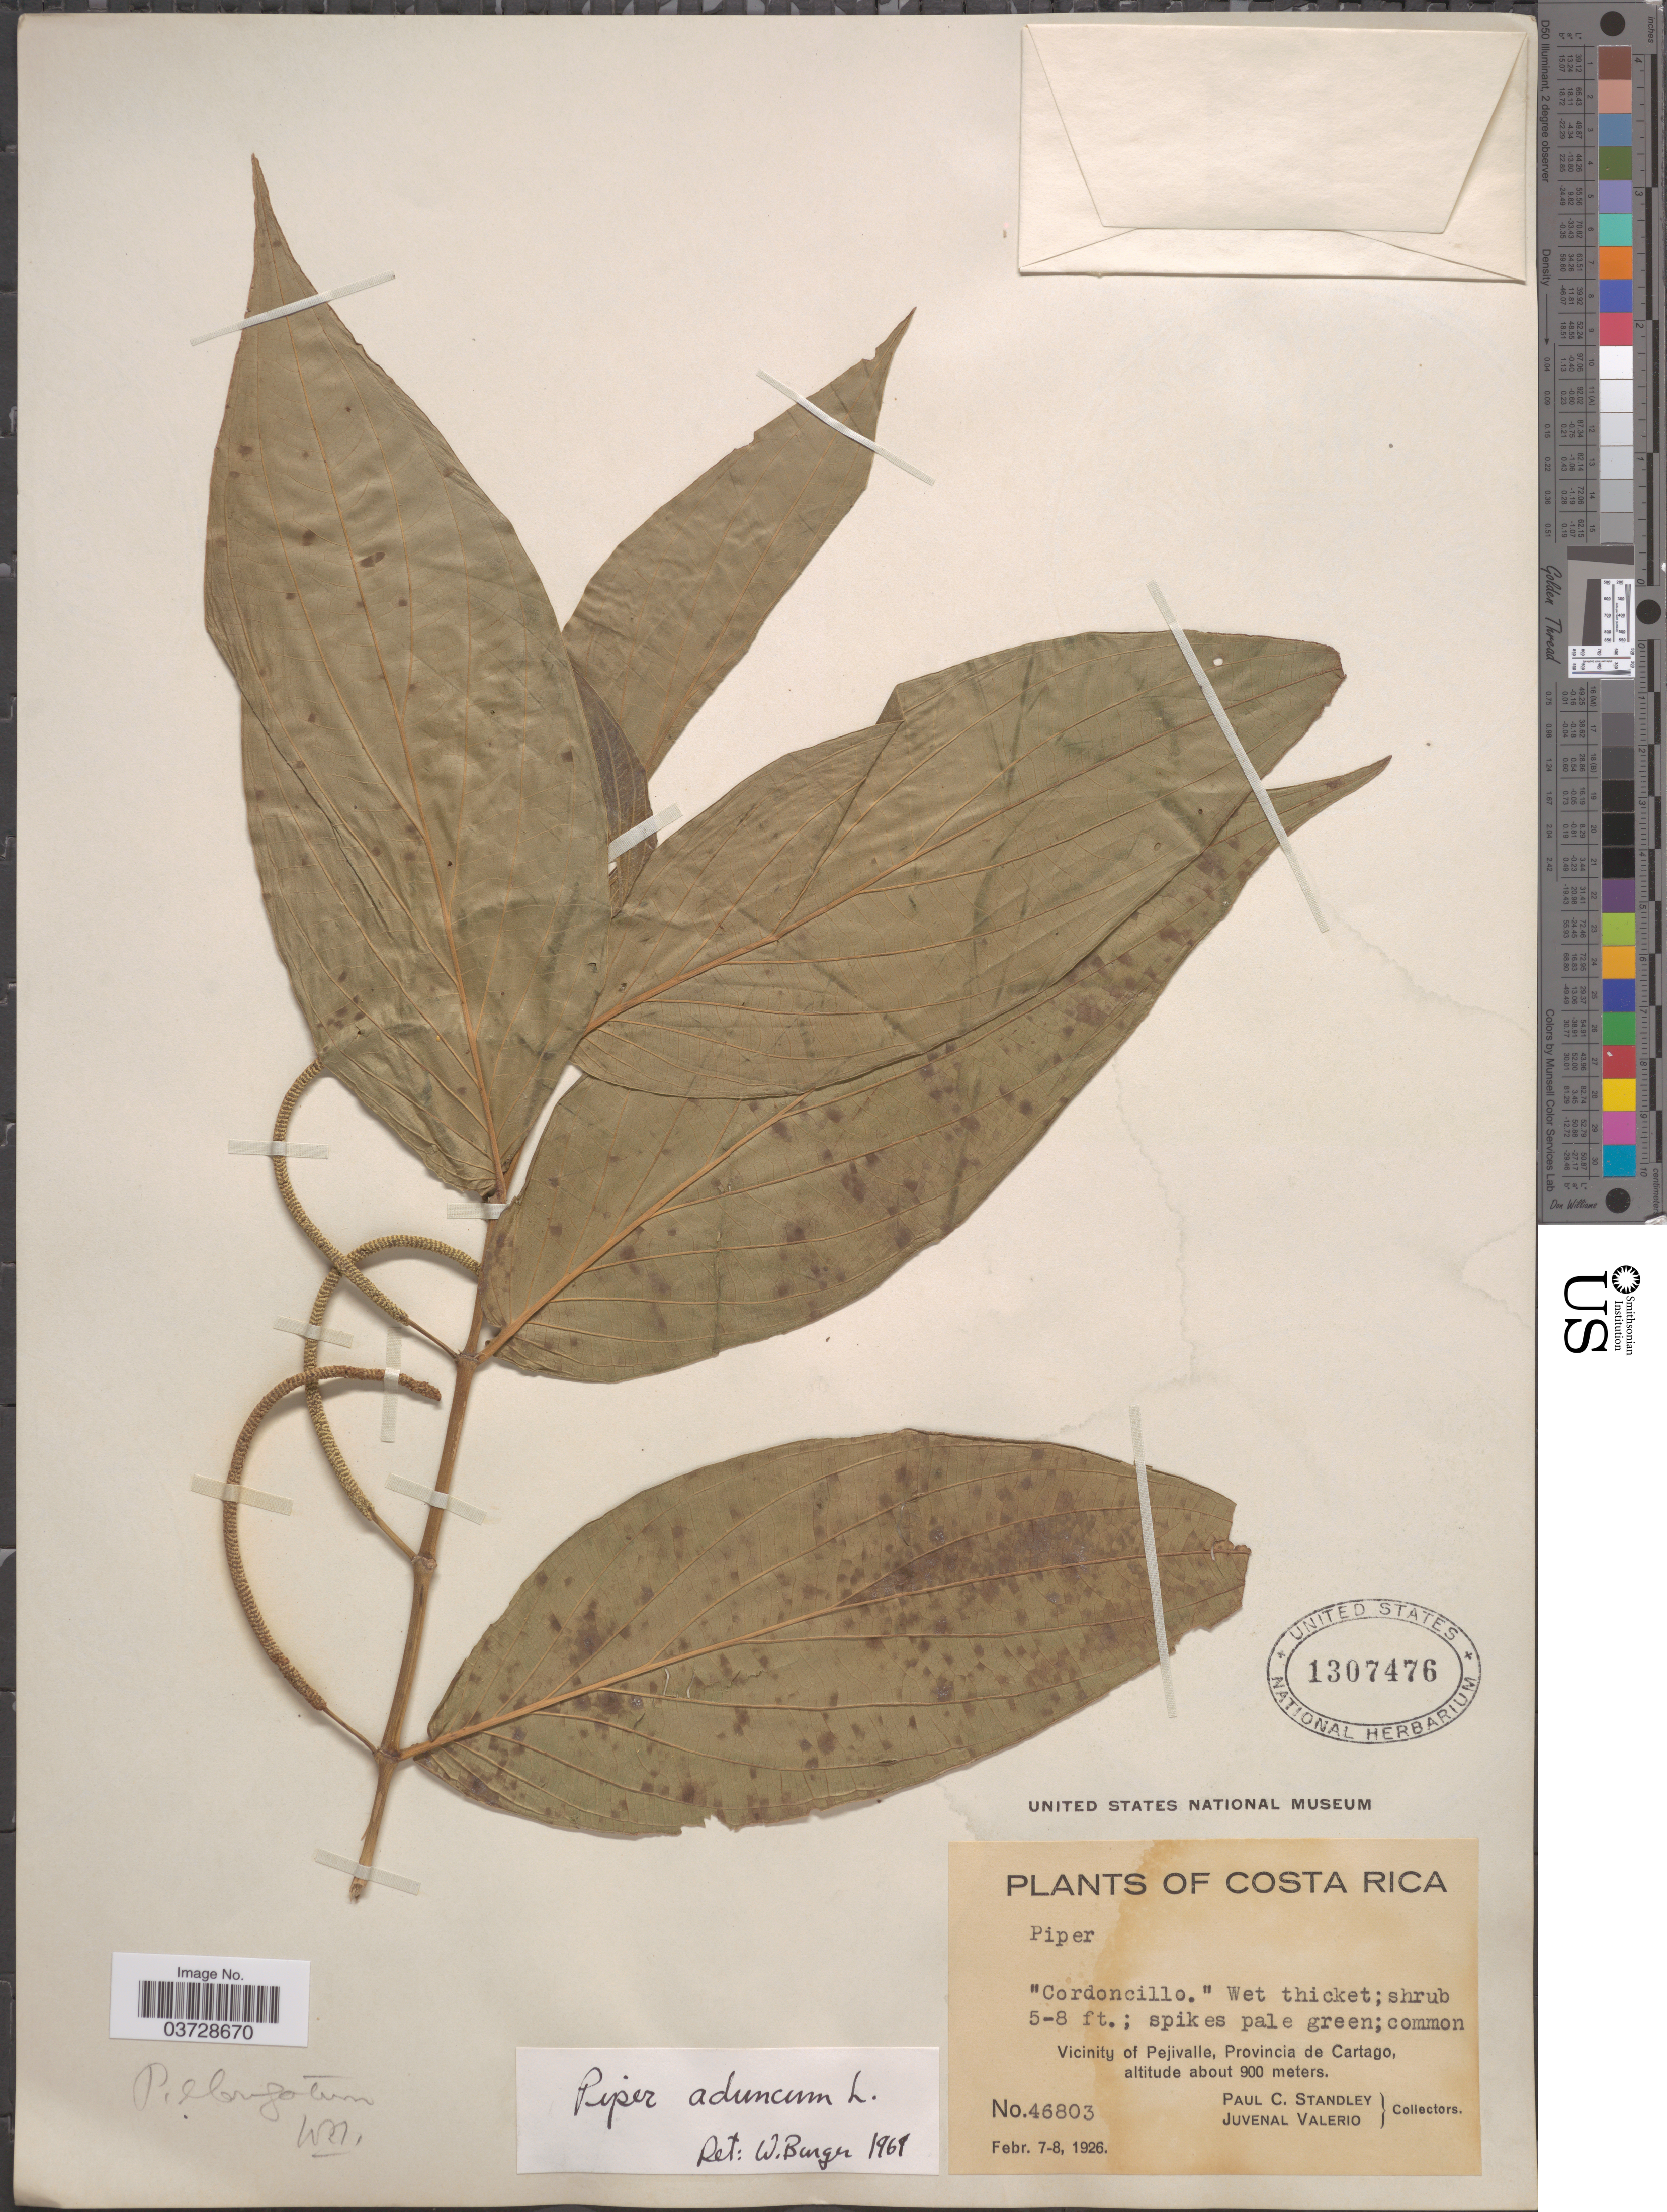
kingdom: Plantae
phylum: Tracheophyta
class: Magnoliopsida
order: Piperales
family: Piperaceae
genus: Piper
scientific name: Piper aduncum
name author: L.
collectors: P. C. Standley & J. Valerio R.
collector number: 46803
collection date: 1926-02-07/1926-02-08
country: Costa Rica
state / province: Cartago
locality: Vicinity of Pejivalle.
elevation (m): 900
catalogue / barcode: US 1307476